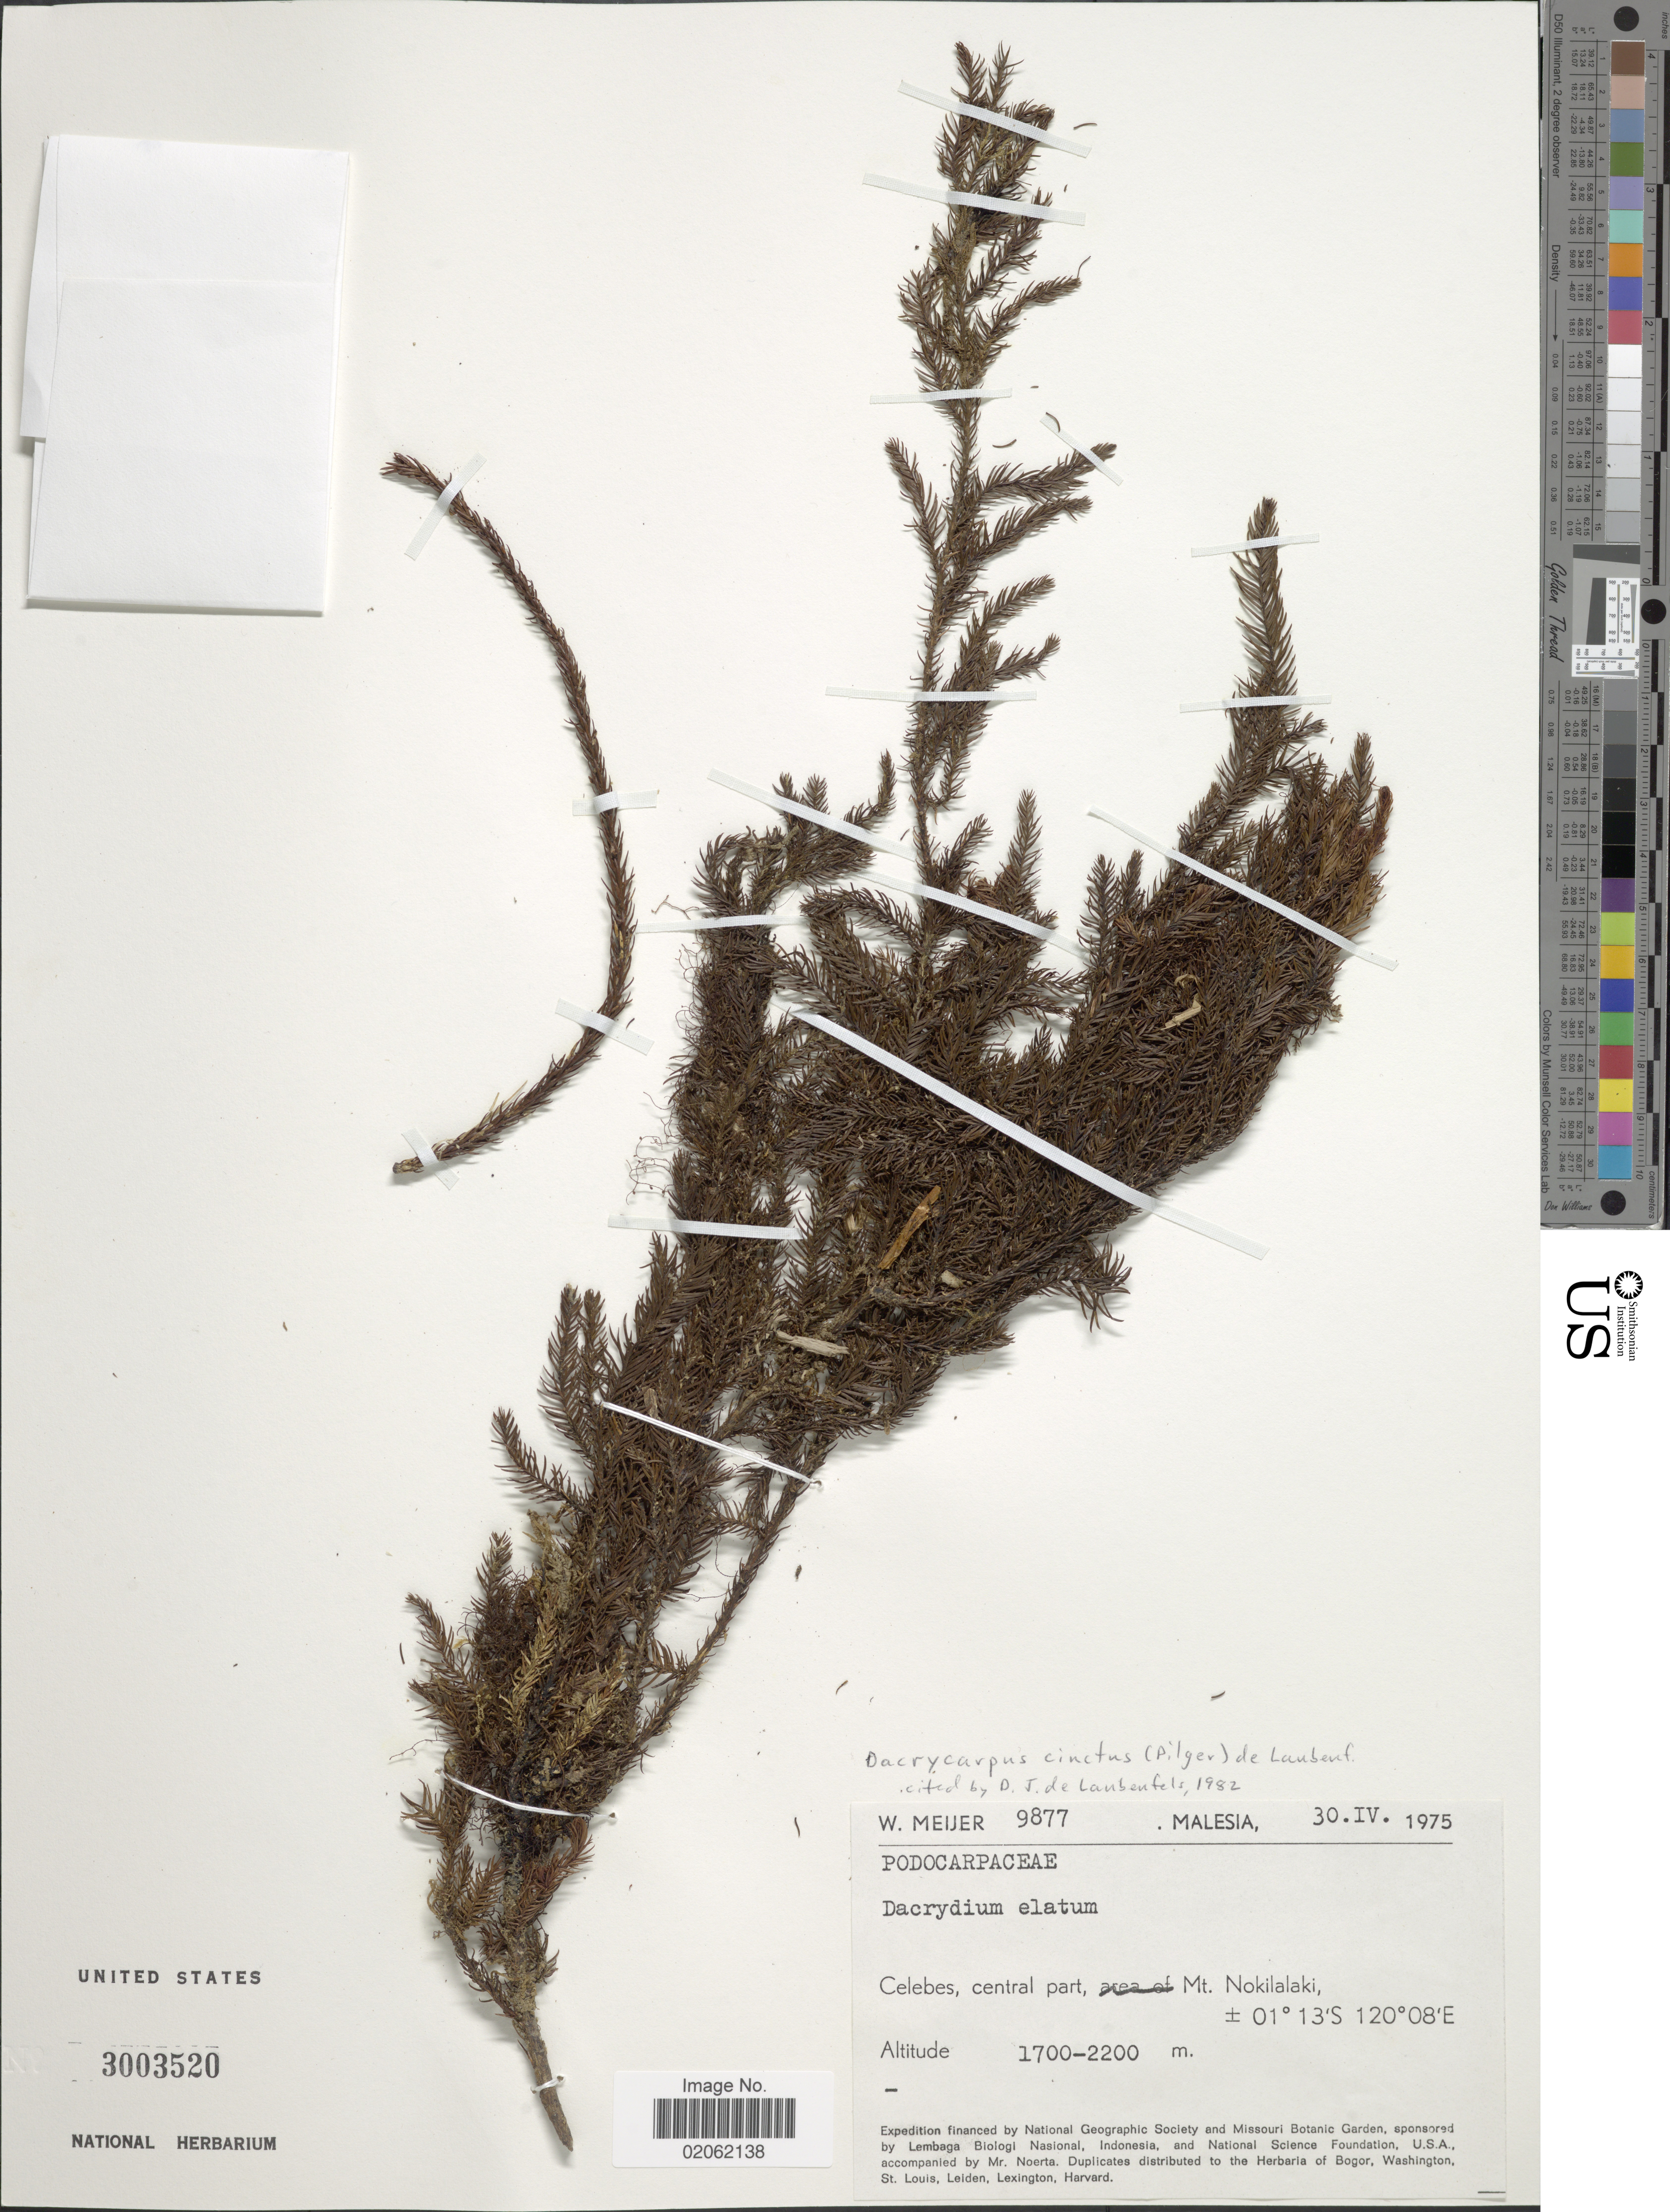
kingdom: Plantae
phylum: Tracheophyta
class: Pinopsida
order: Pinales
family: Podocarpaceae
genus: Dacrycarpus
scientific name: Dacrycarpus cinctus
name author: (Pilg.) de Laub.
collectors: W. Meijer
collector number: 9877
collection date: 1975-04-30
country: Malaysia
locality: Celebes, central part, Mt Nokilalaki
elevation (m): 1700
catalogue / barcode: US 3003520